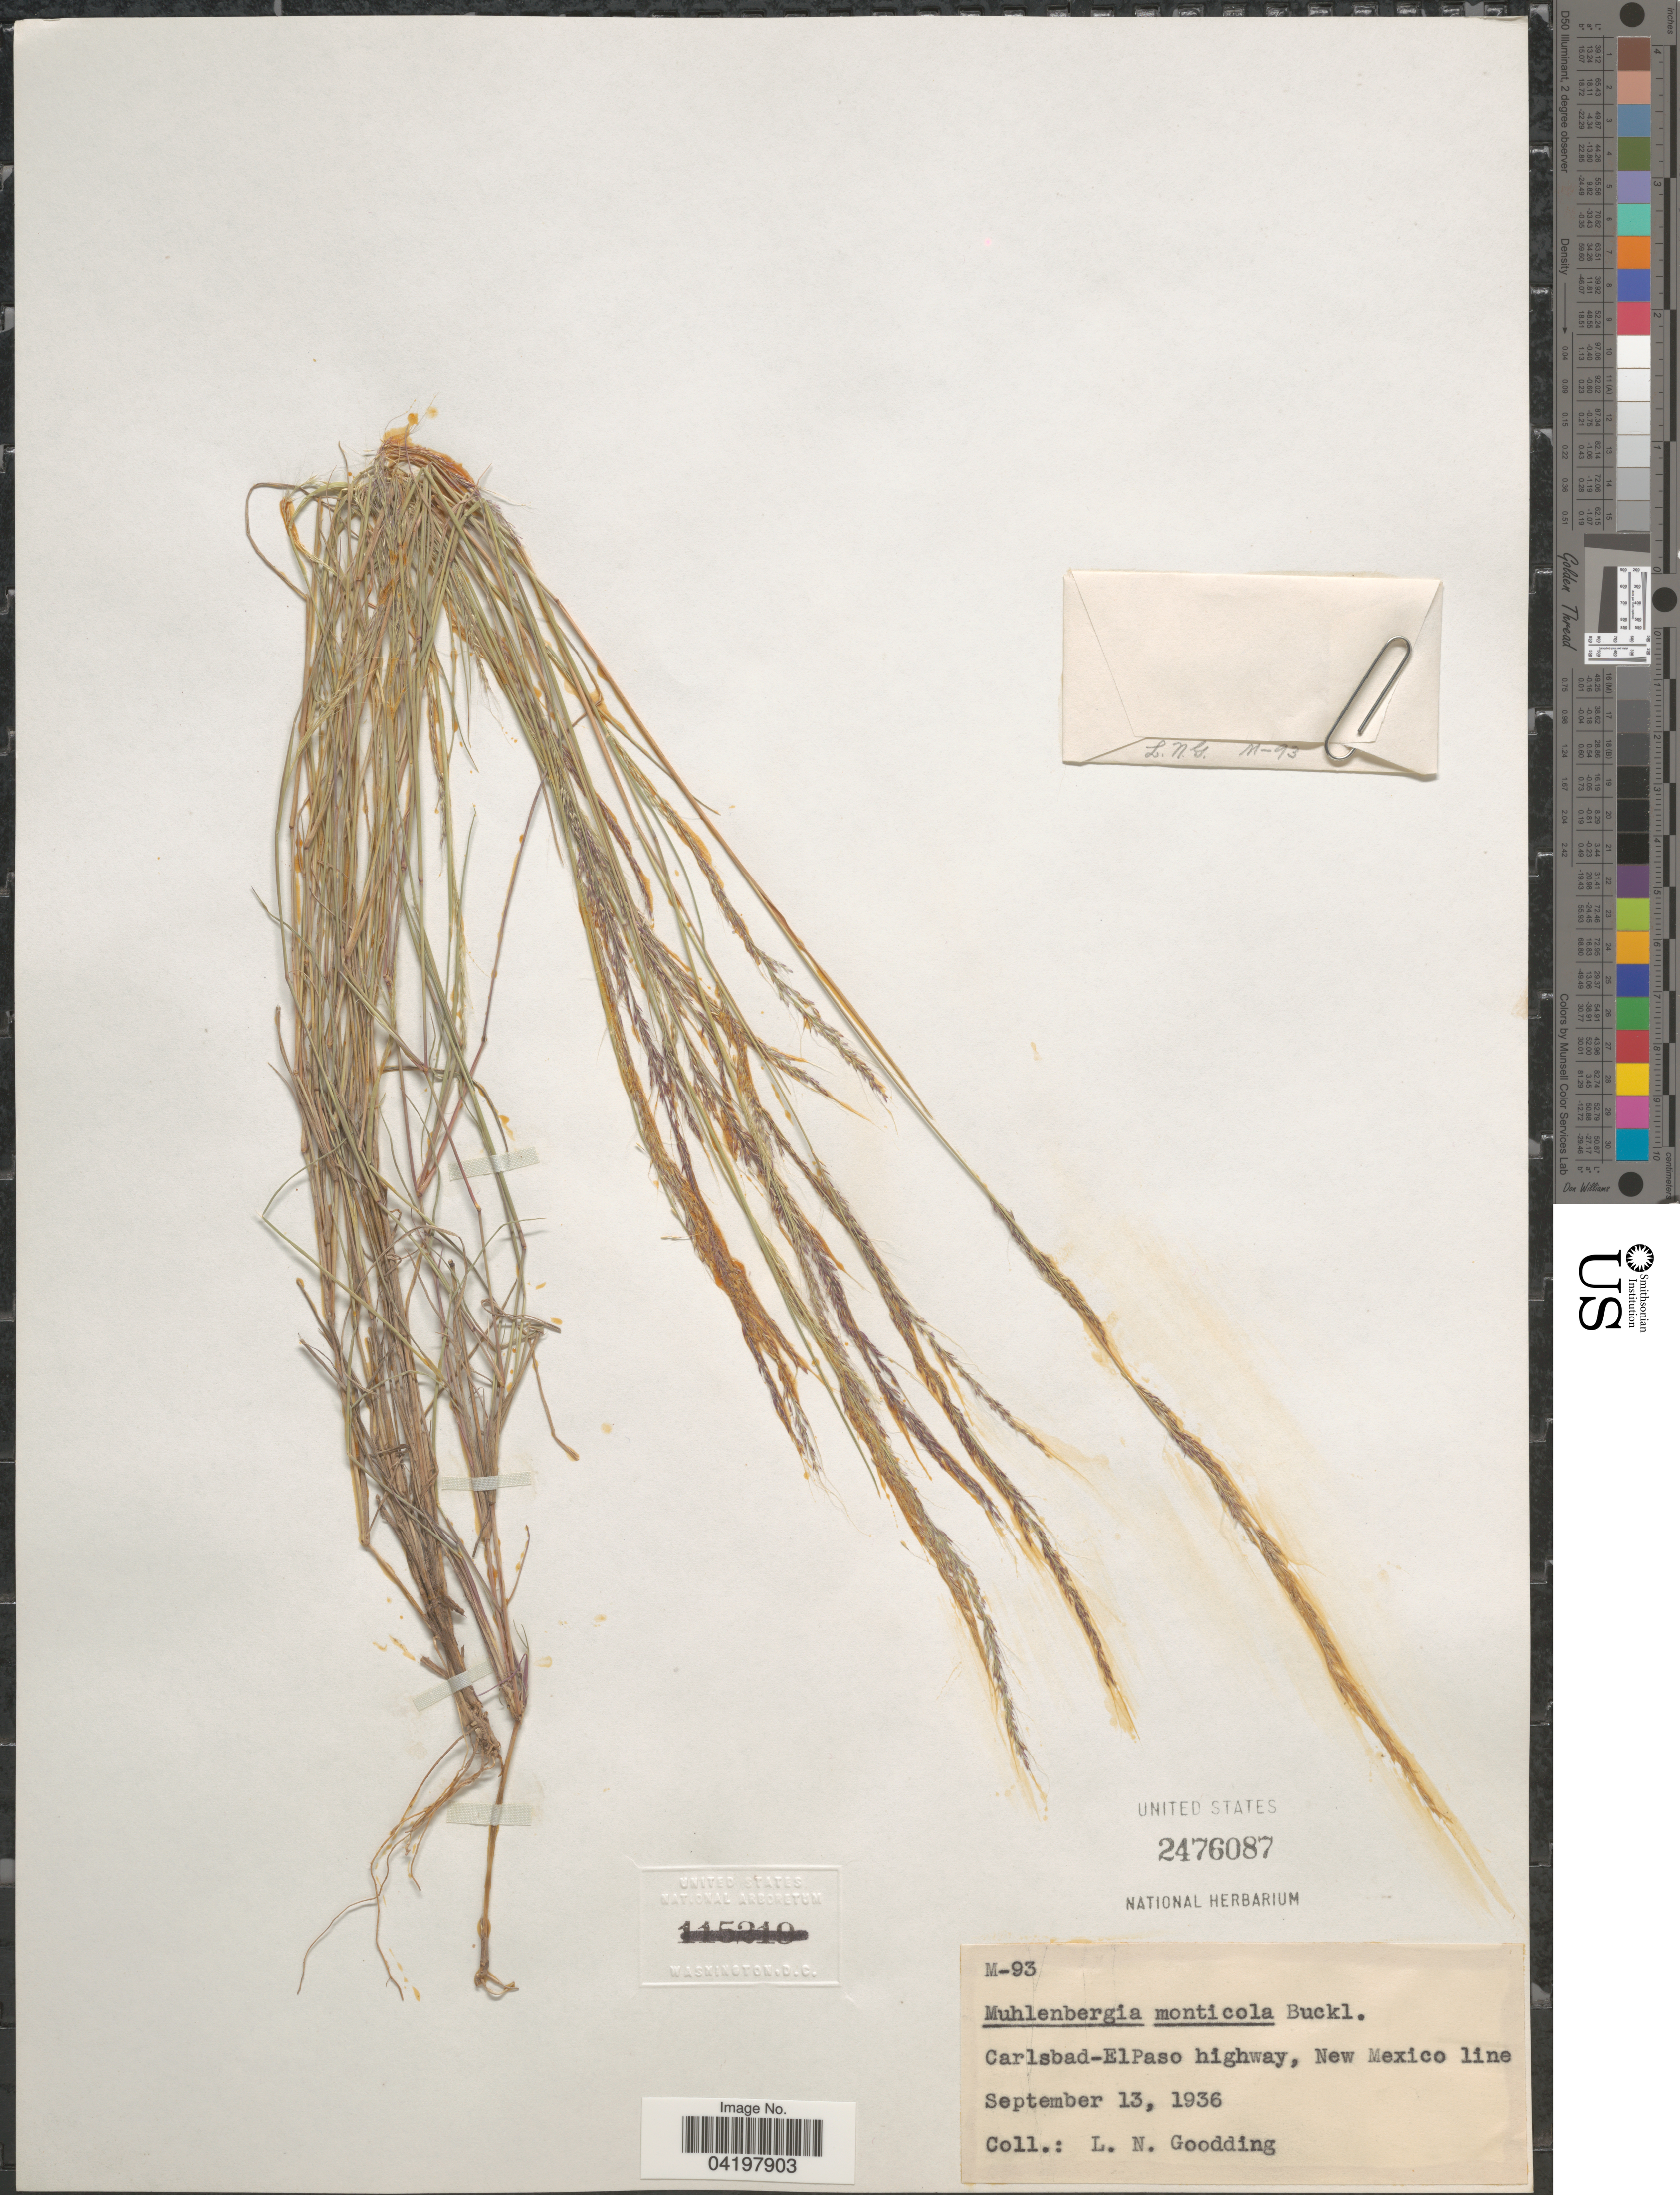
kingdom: Plantae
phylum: Tracheophyta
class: Liliopsida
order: Poales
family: Poaceae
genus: Muhlenbergia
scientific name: Muhlenbergia tenuifolia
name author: (Kunth) Kunth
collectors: L. N. Goodding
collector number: M-93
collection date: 1936-09-13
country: United States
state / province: New Mexico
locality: Carlsbad-ElPaso highway, New Mexico line.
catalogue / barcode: US 2476087